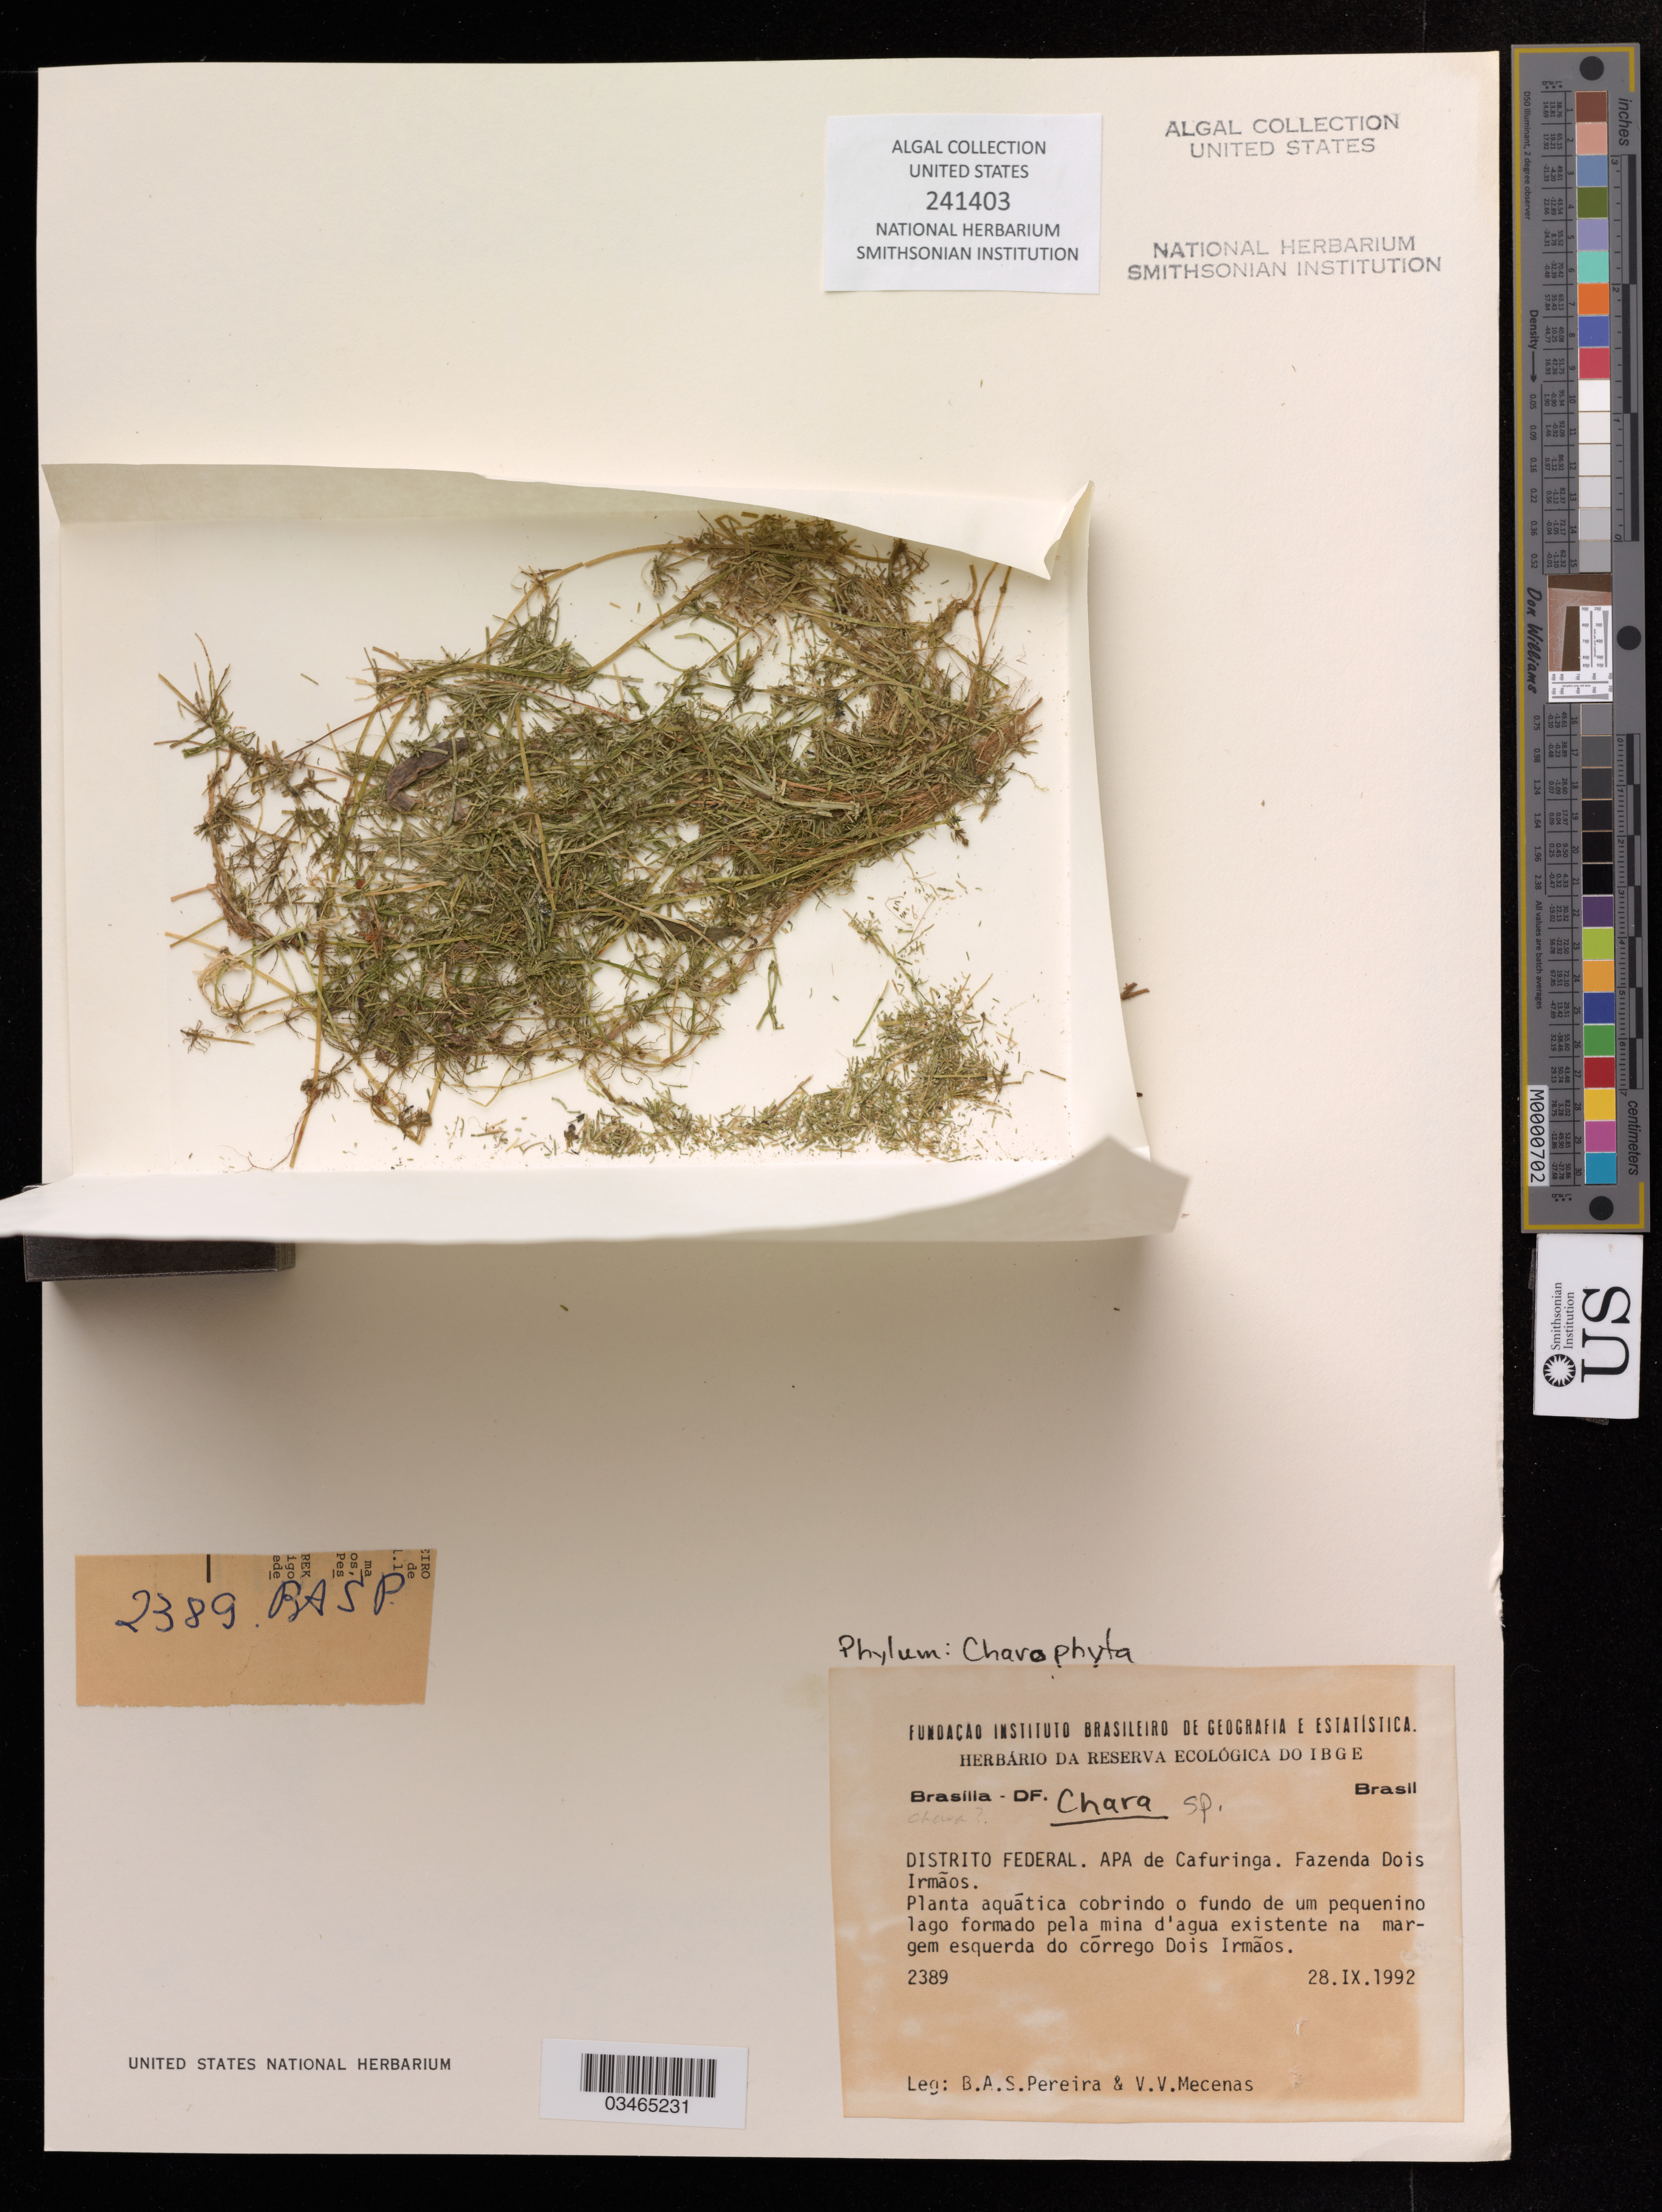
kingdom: Plantae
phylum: Charophyta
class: Charophyceae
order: Charales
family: Characeae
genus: Chara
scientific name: Chara sp.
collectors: B. Pereira & V. Mecenas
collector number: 2389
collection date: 1992-09-28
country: Brazil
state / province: Distrito Federal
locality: APA de Cafuringa. Fazenda Dois Irmãos.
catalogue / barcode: US 241403